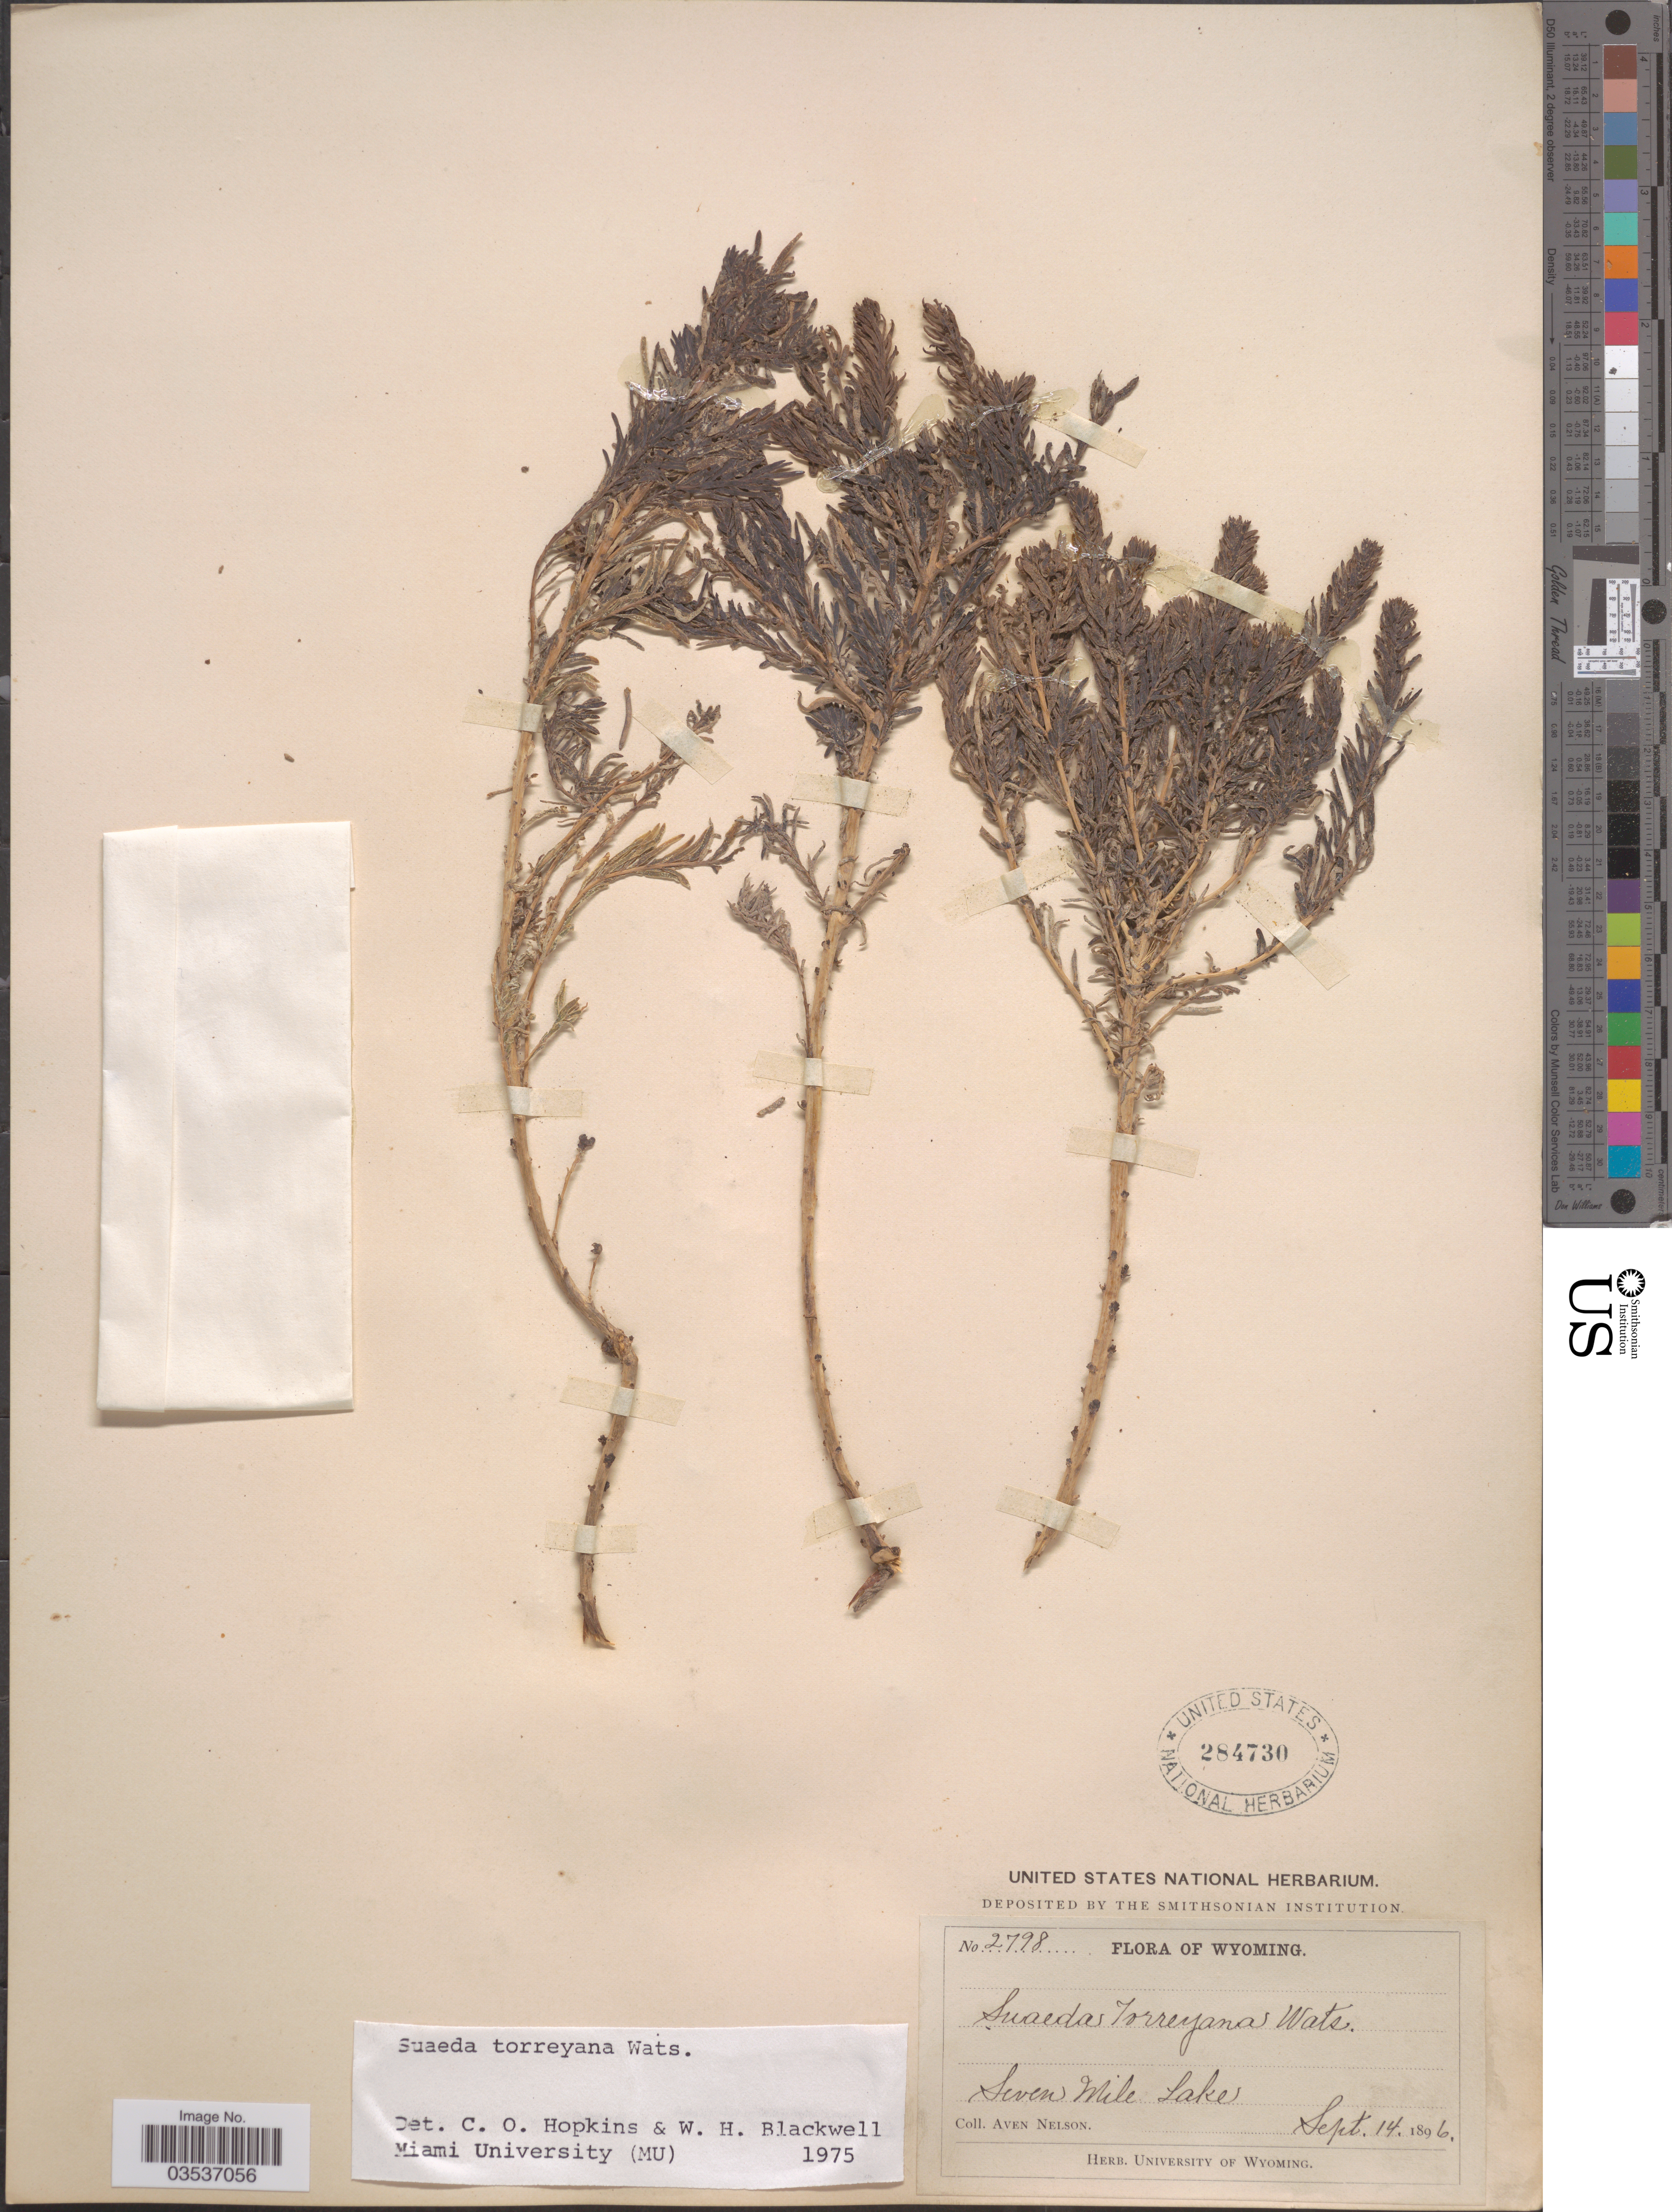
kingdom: Plantae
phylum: Tracheophyta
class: Magnoliopsida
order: Caryophyllales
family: Amaranthaceae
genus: Suaeda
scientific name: Suaeda torreyana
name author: S. Watson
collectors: A. Nelson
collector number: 2798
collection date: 1896-09-14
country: United States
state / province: Wyoming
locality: Seven Mile Lake.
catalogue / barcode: US 284730